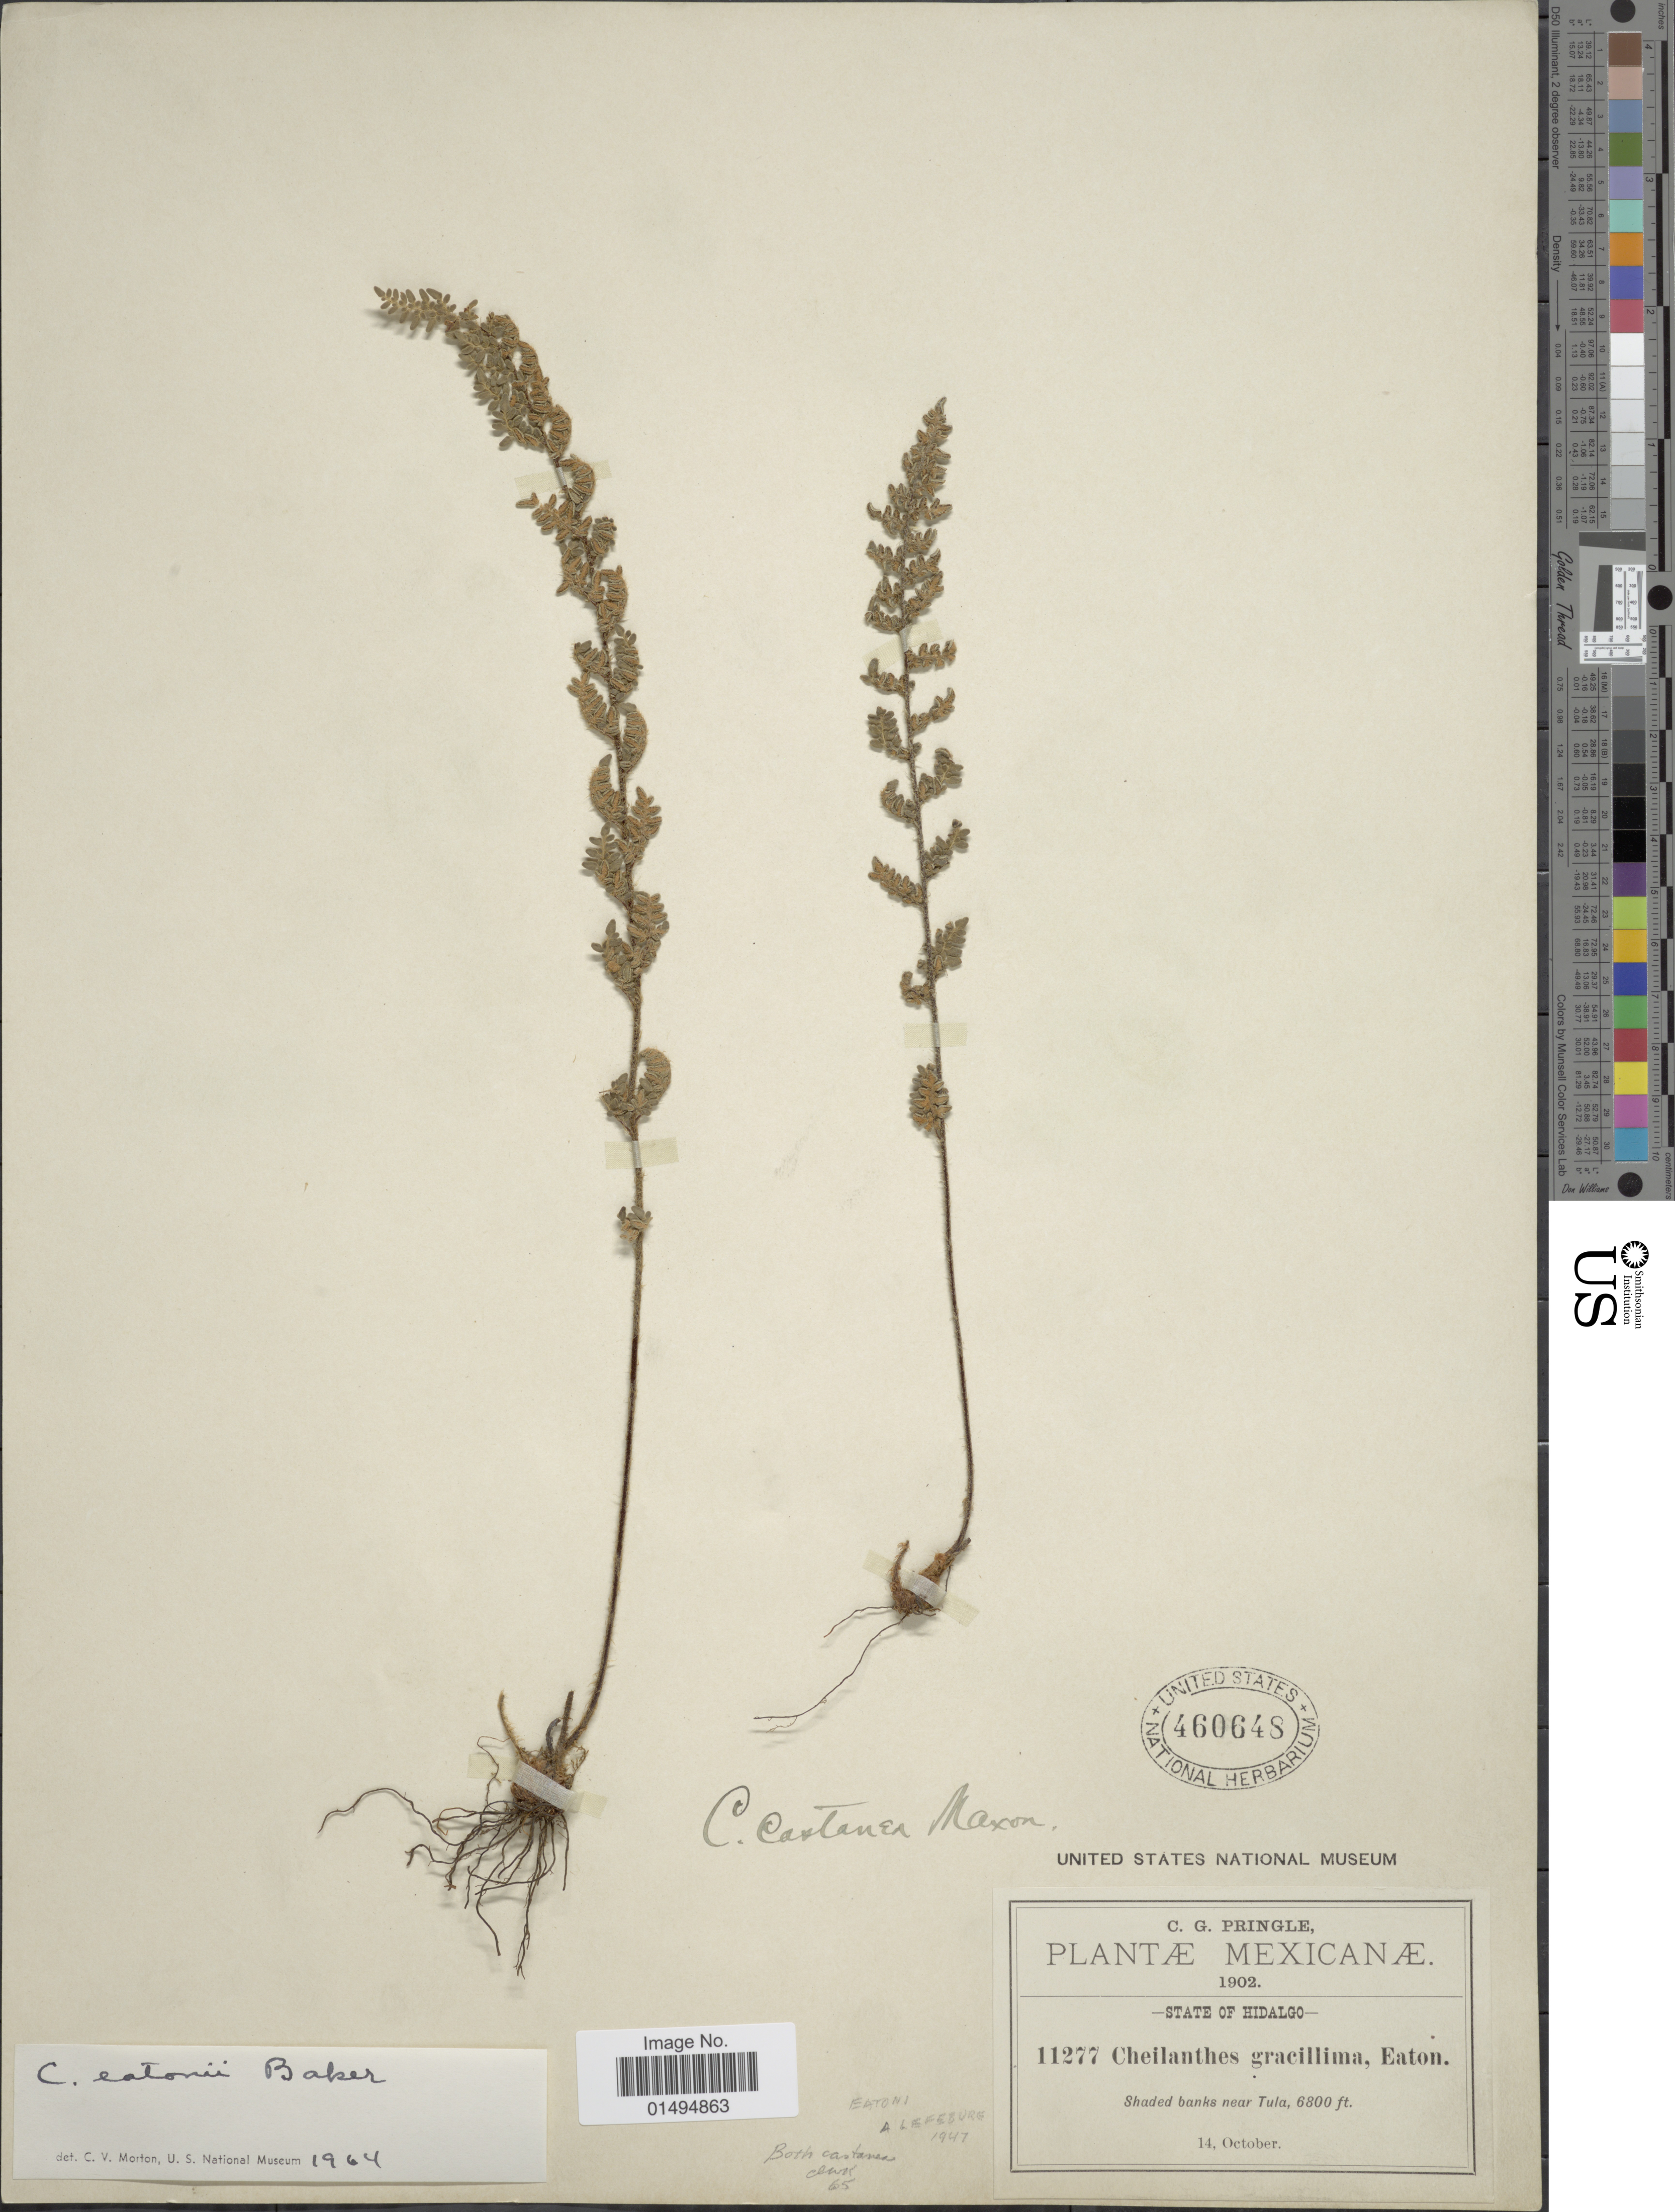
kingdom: Plantae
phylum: Tracheophyta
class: Polypodiopsida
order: Polypodiales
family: Pteridaceae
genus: Myriopteris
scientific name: Myriopteris rufa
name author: Fée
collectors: C. G. Pringle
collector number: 11277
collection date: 1902-10-14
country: Mexico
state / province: Hidalgo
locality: State of Hidalgo, Shaded banks near Tula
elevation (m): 2073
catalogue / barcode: US 460648